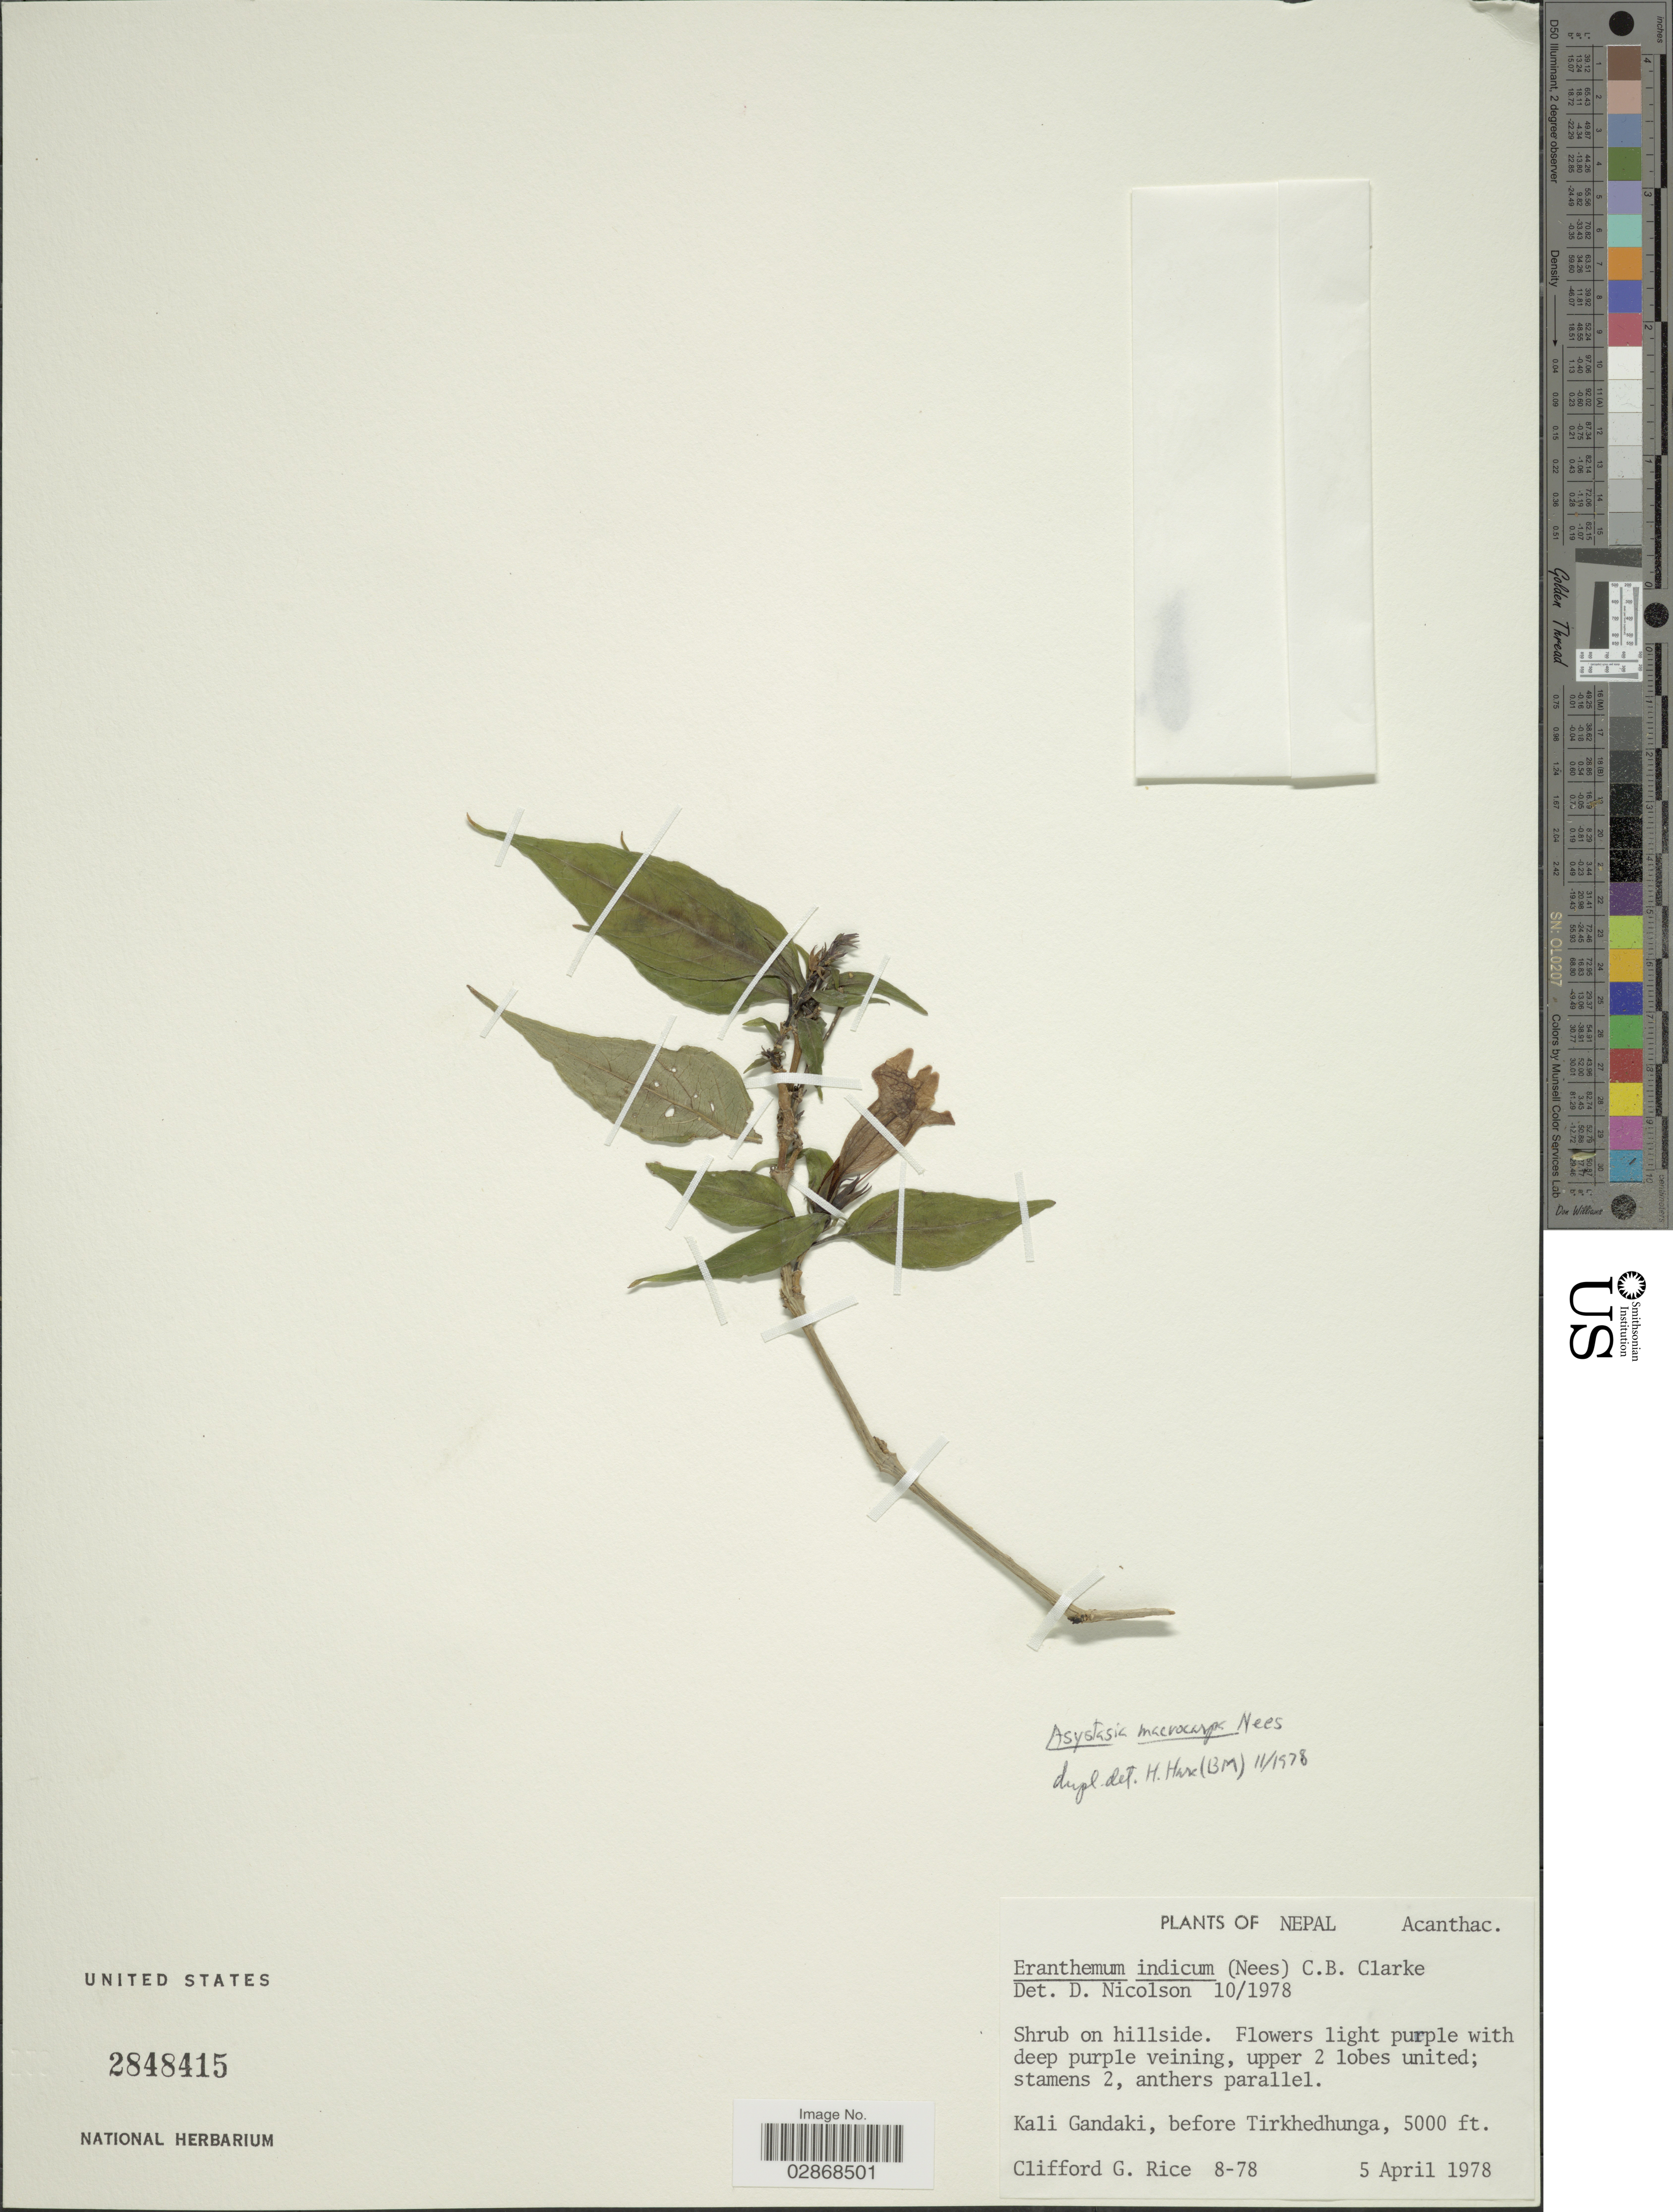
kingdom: Plantae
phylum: Tracheophyta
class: Magnoliopsida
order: Lamiales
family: Acanthaceae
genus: Asystasia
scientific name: Asystasia macrocarpa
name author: Nees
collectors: C. G. Rice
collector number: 8-78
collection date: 1978-04-05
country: Nepal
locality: Kali Gandaki, before Tirkhedhunga.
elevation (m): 1524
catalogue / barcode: US 2848415